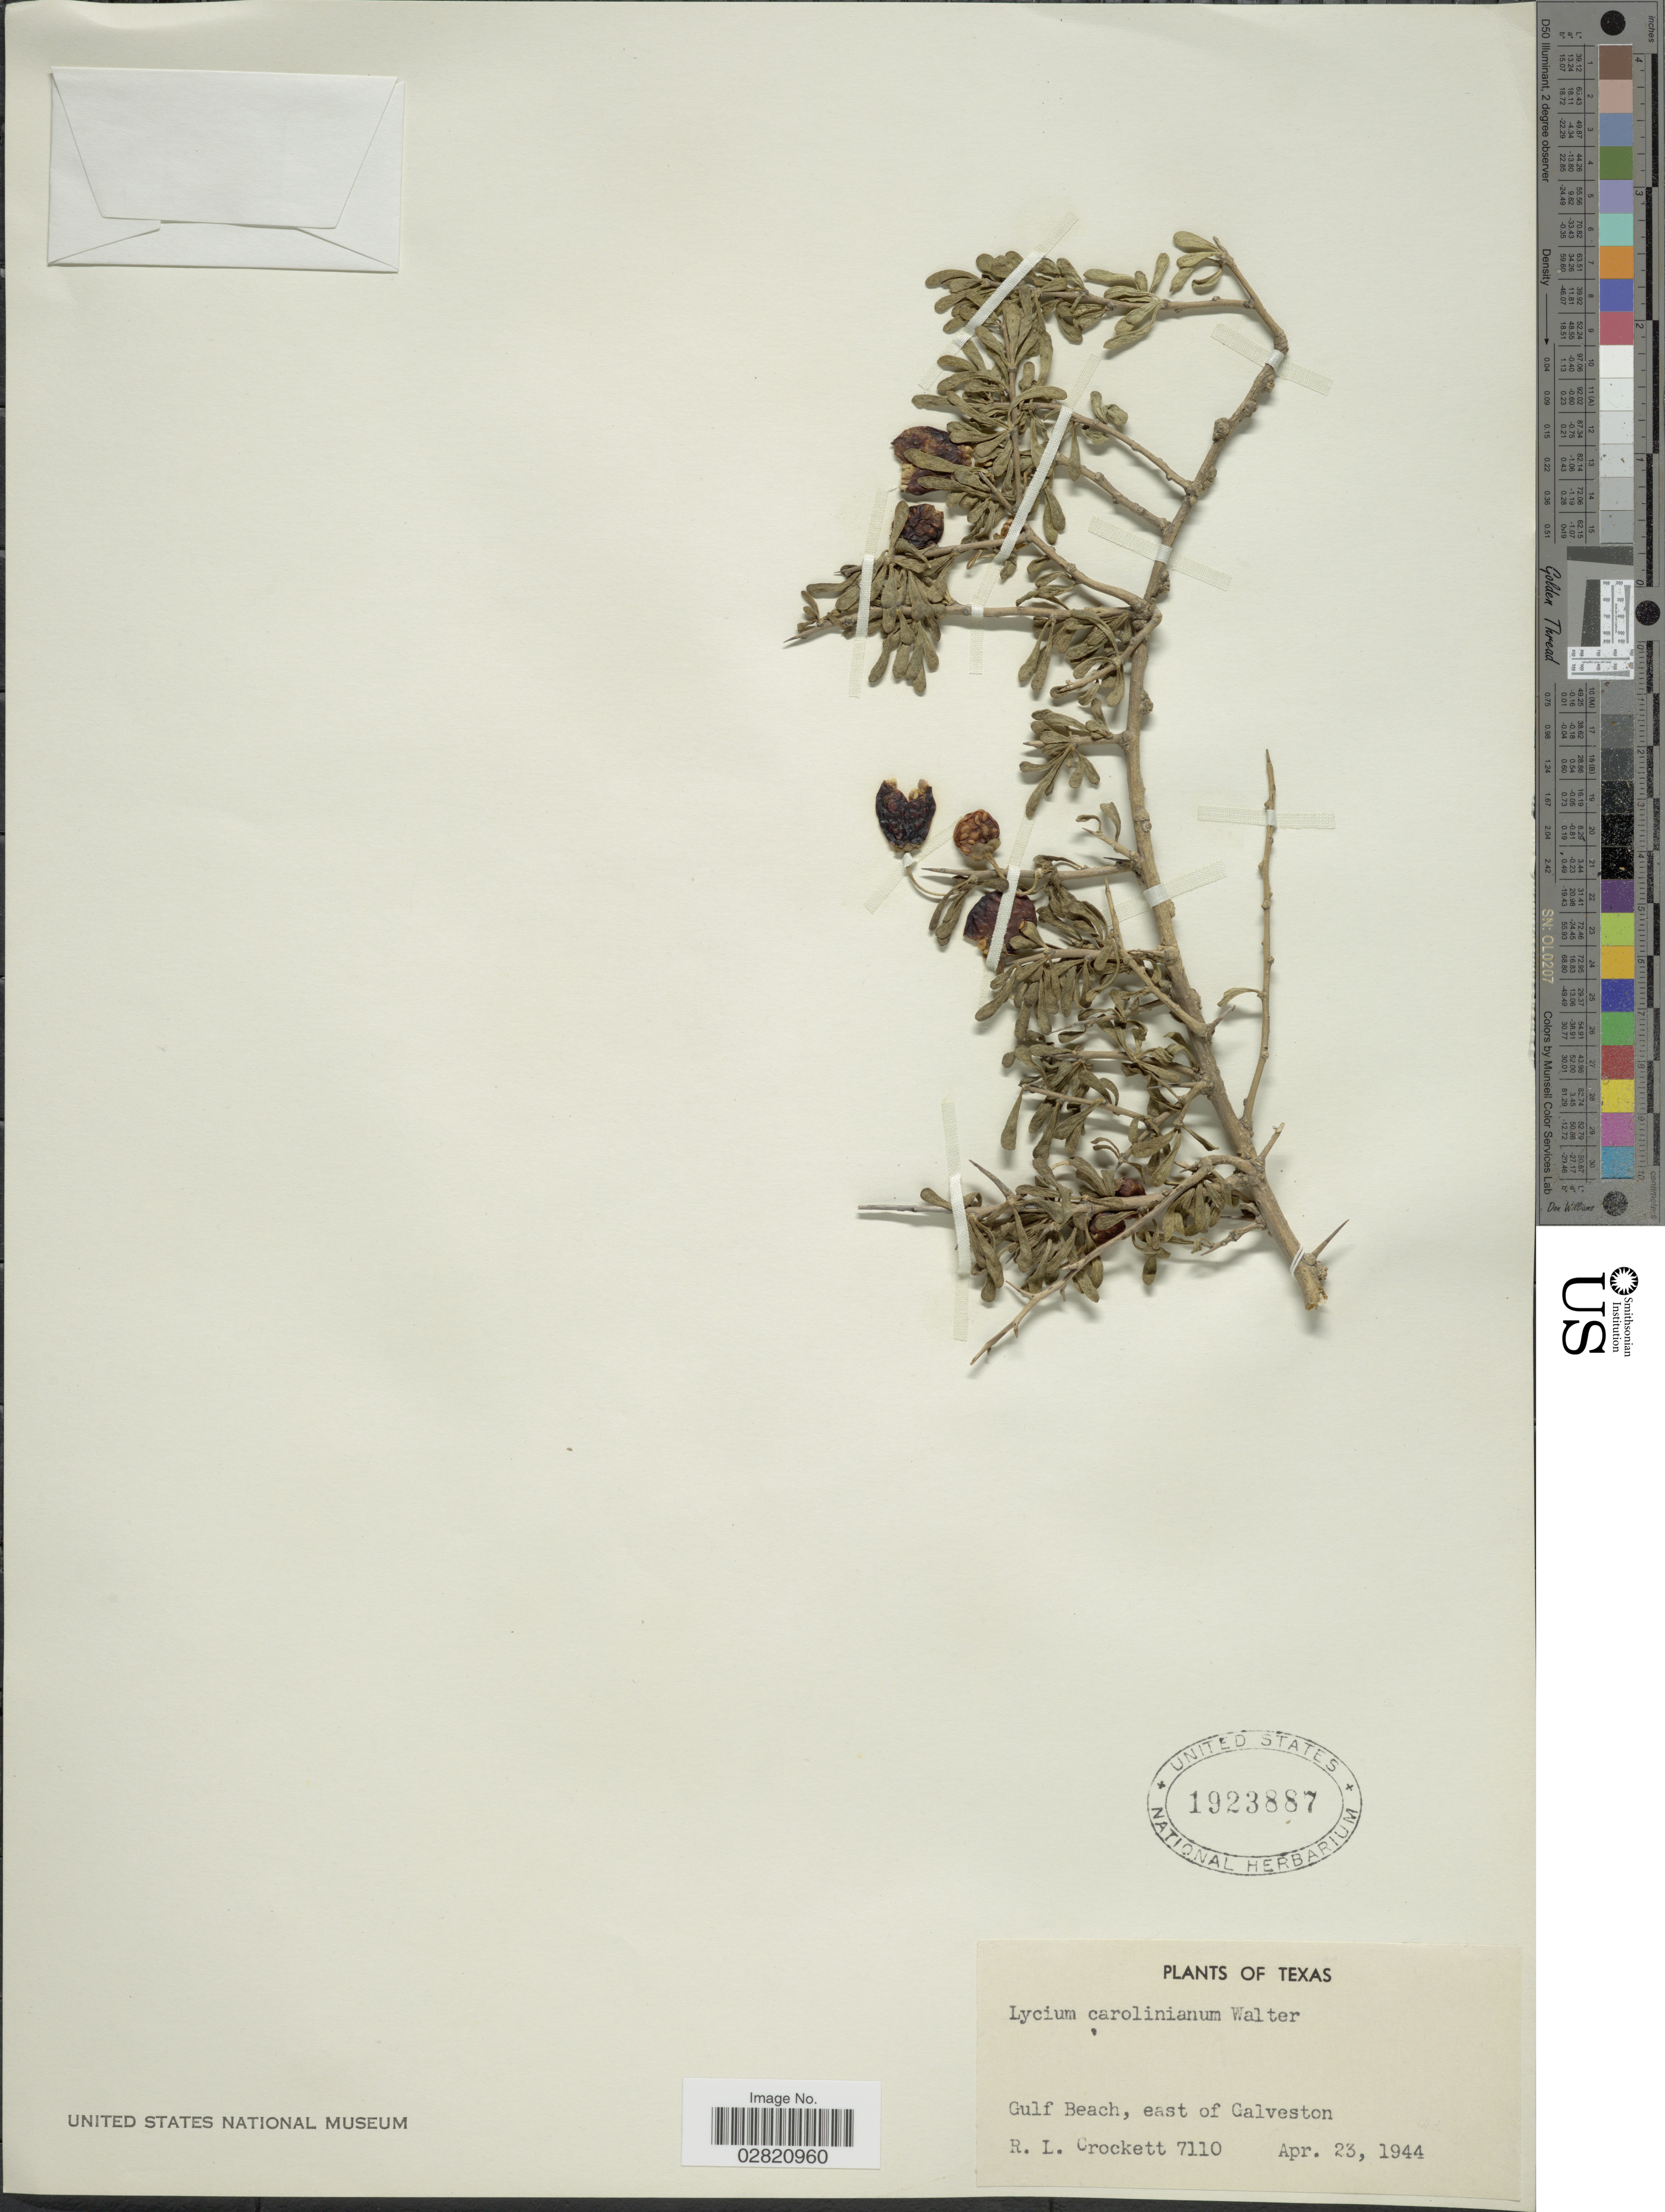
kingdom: Plantae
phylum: Tracheophyta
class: Magnoliopsida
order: Solanales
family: Solanaceae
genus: Lycium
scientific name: Lycium carolinianum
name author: Walter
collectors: R. Crockett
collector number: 7110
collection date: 1944-04-23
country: United States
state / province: Texas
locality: Gulf Beach, east of Galveston.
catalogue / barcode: US 1923887